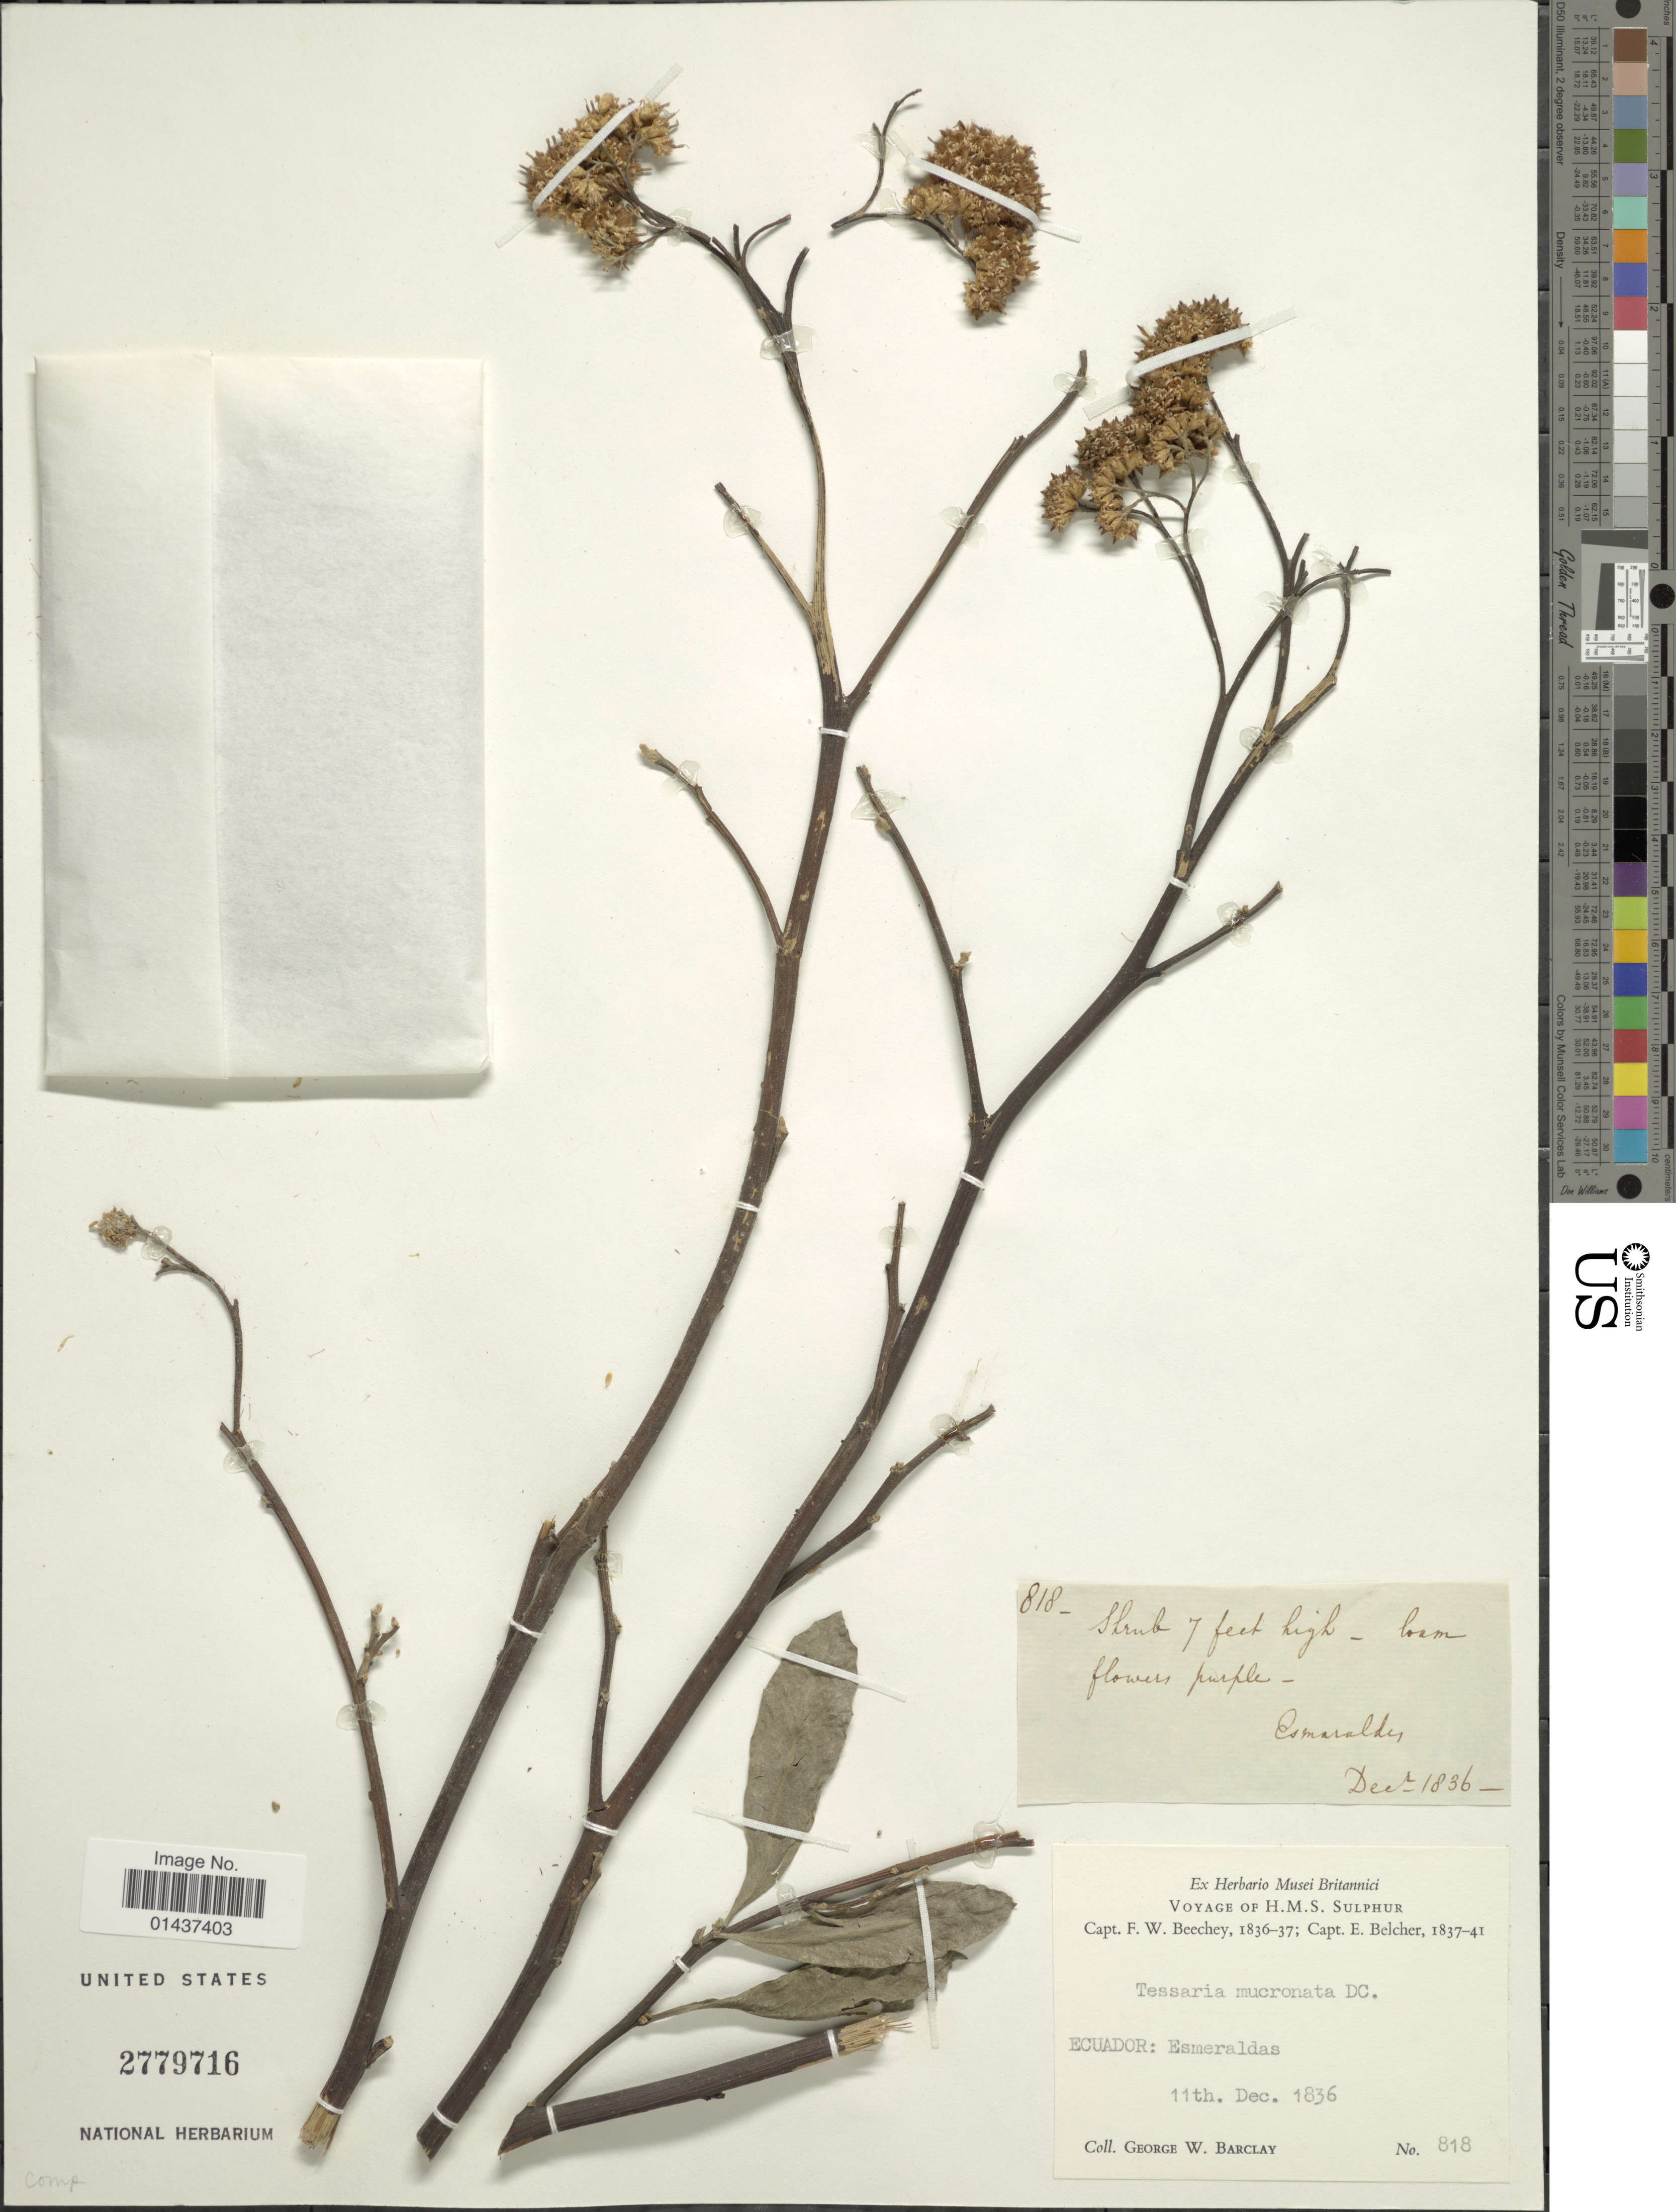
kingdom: Plantae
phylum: Tracheophyta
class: Magnoliopsida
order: Asterales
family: Asteraceae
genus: Tessaria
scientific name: Tessaria integrifolia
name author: Ruiz & Pav.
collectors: G. W. Barclay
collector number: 818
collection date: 1836-12-11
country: Ecuador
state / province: Esmeraldas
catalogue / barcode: US 2779716